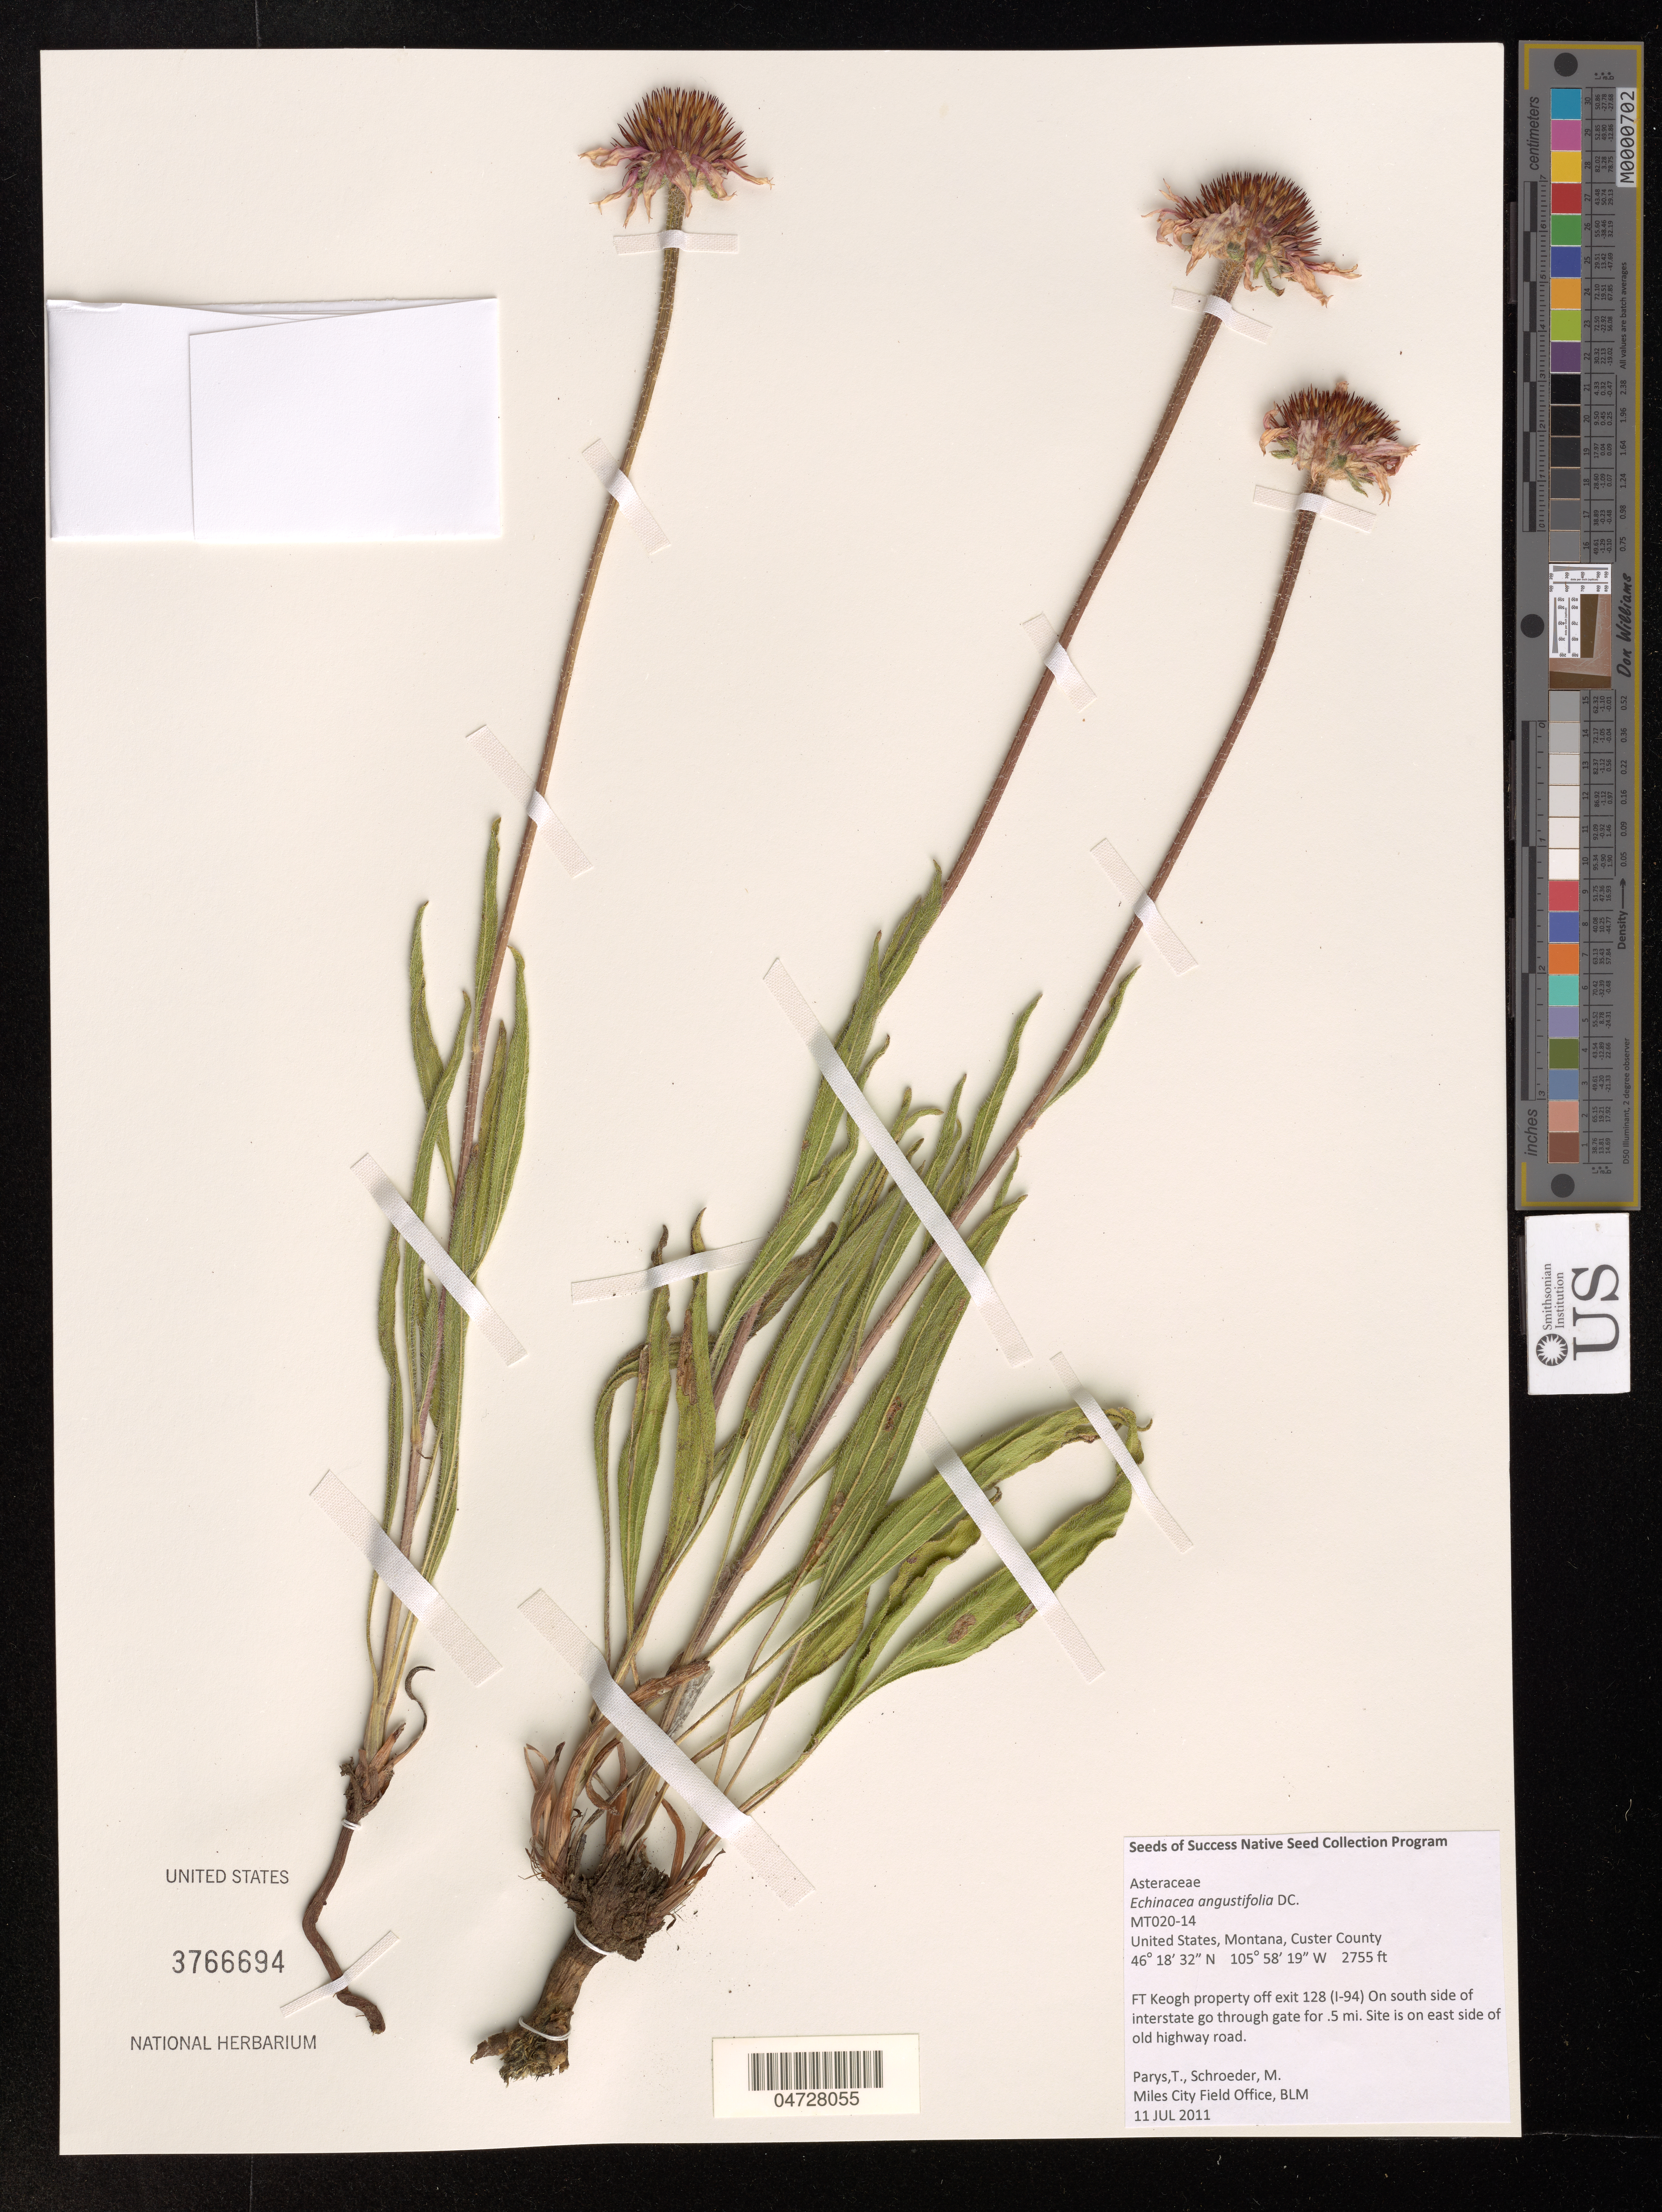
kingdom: Plantae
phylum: Tracheophyta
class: Magnoliopsida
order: Asterales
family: Asteraceae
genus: Echinacea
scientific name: Echinacea angustifolia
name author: DC.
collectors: T. Parys & M. Schroeder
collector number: MT020-14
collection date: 2011-07-11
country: United States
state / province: Montana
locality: Custer County. FT Keogh property off exit 128 (I-94) On south side of interstate go through gate for. 5 mi. Site is on east side of highway road.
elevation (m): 840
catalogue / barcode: US 3766694